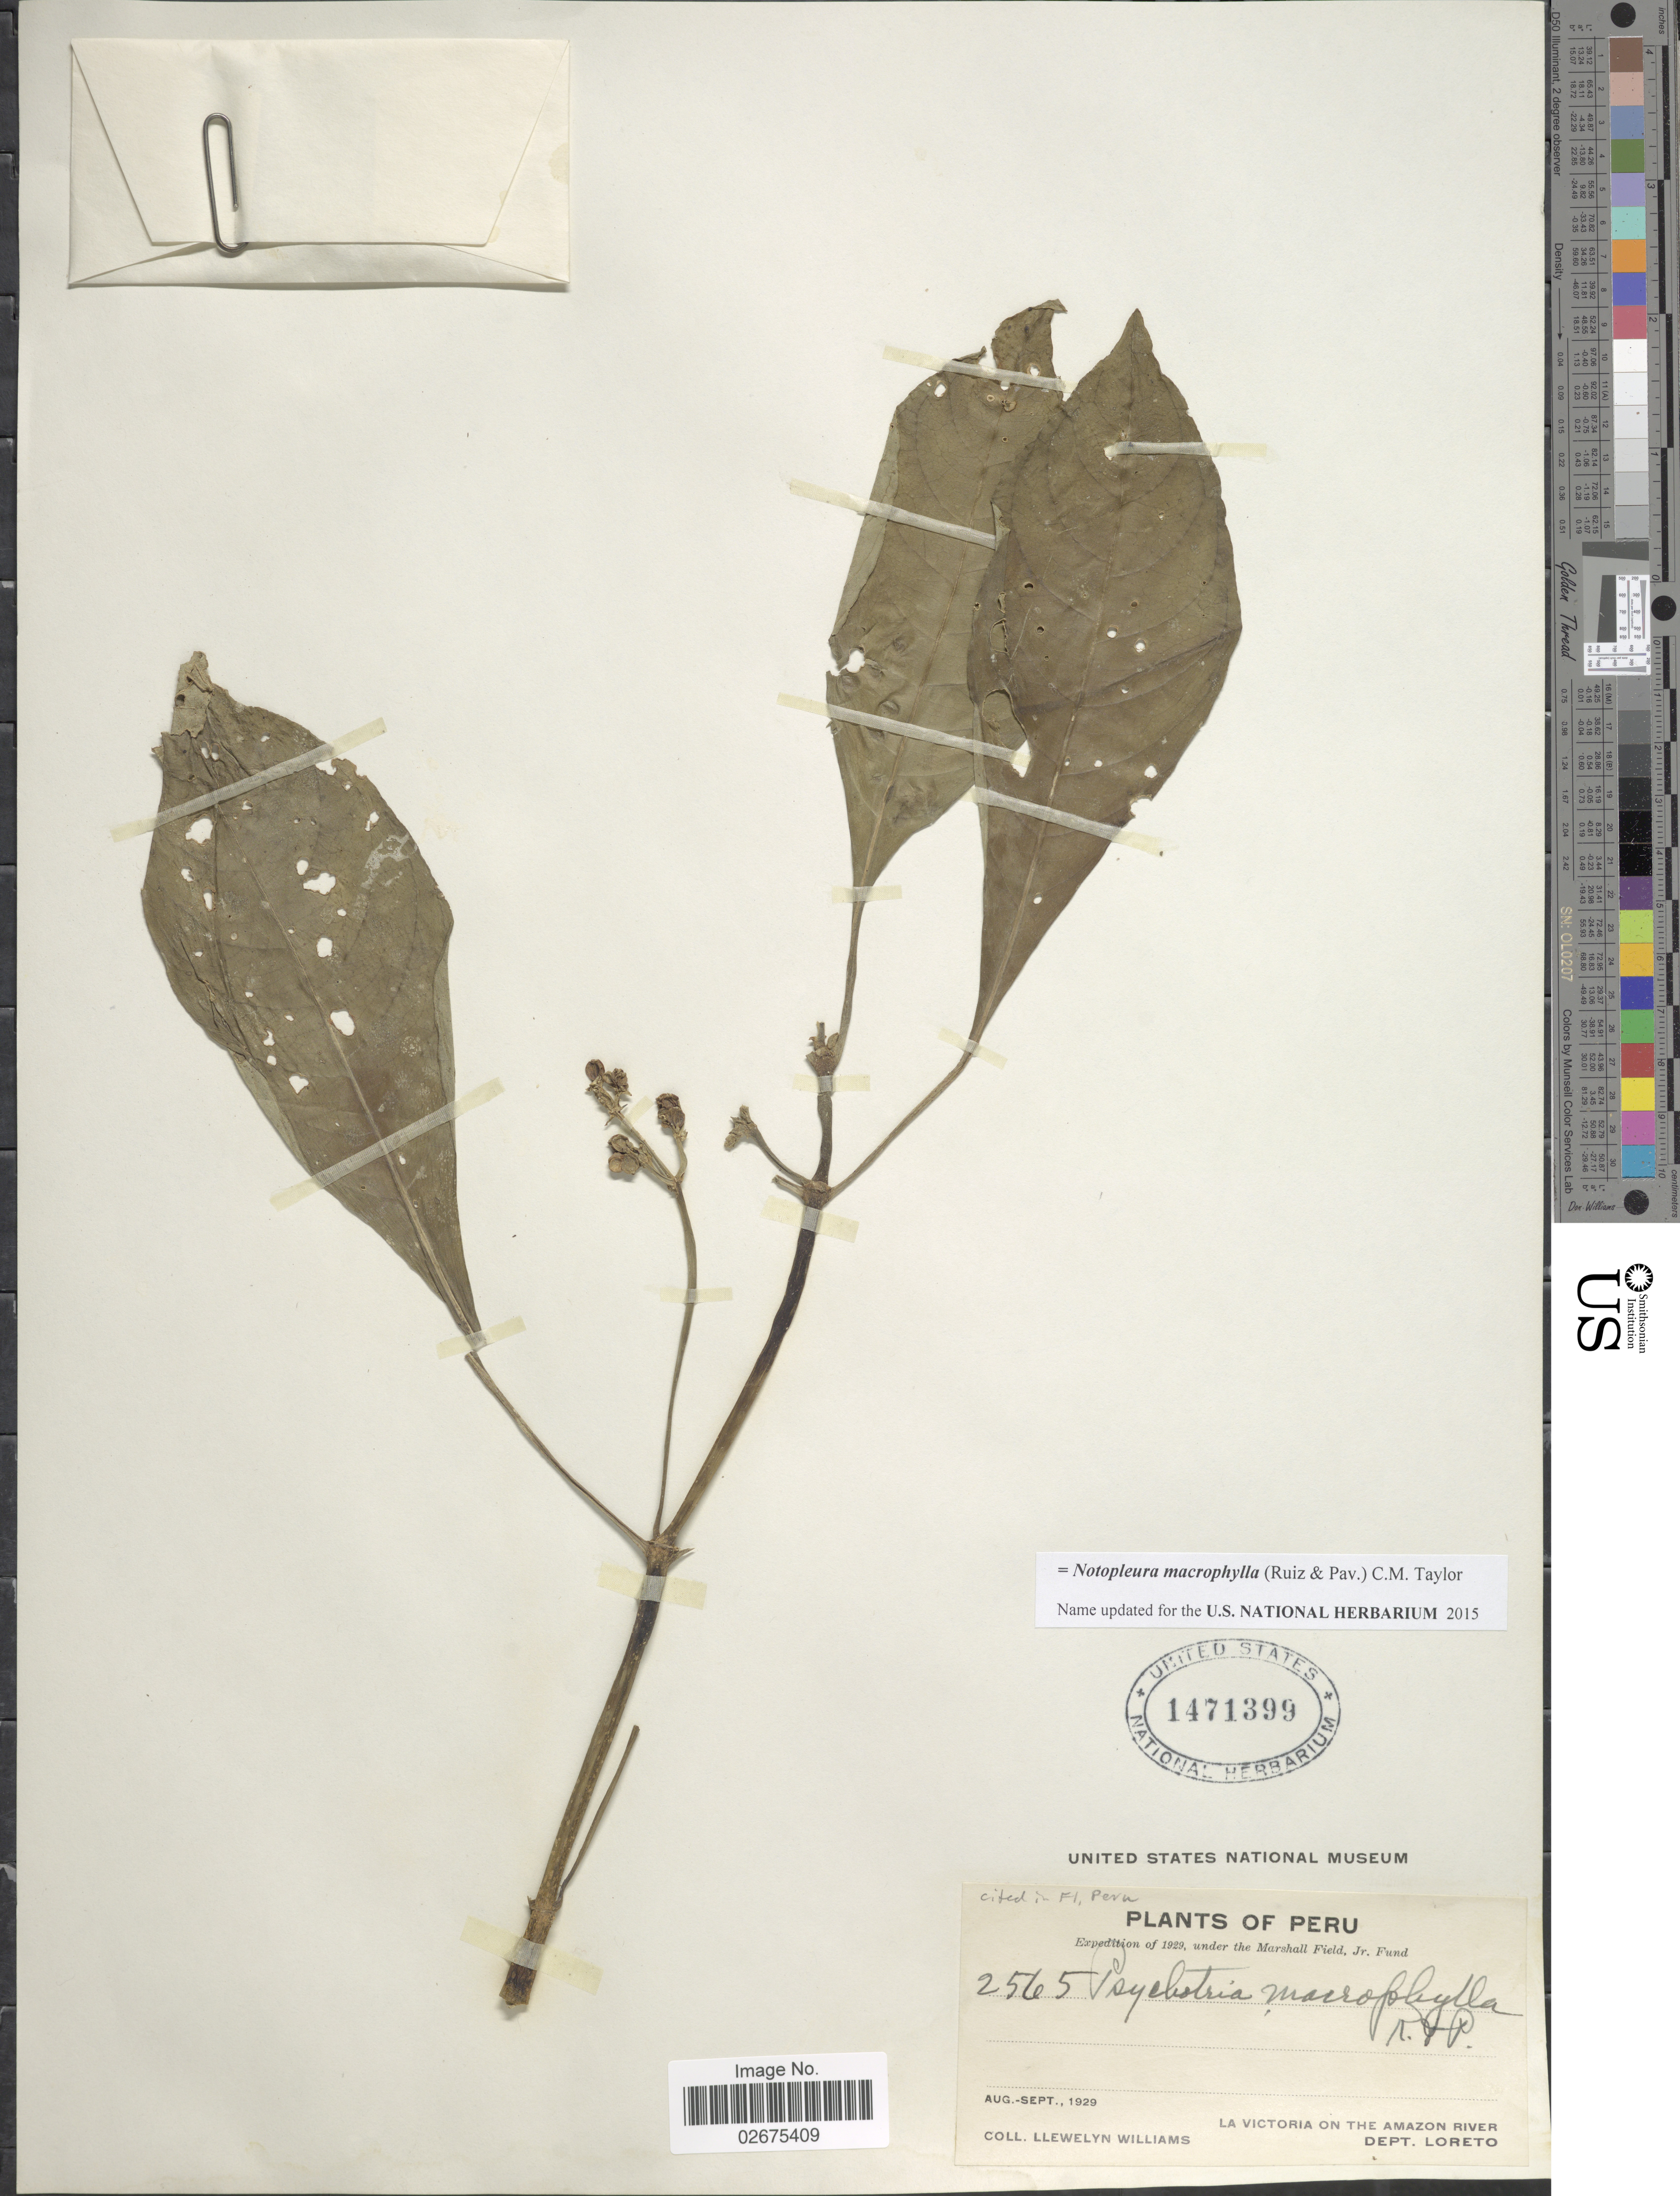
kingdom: Plantae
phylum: Tracheophyta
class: Magnoliopsida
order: Gentianales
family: Rubiaceae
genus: Notopleura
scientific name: Notopleura macrophylla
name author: (Ruiz & Pav.) C.M. Taylor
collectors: Ll. Williams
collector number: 2565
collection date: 1929-08/1929-09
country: Peru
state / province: Loreto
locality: La Victoria on the Amazon River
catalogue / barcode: US 1471399